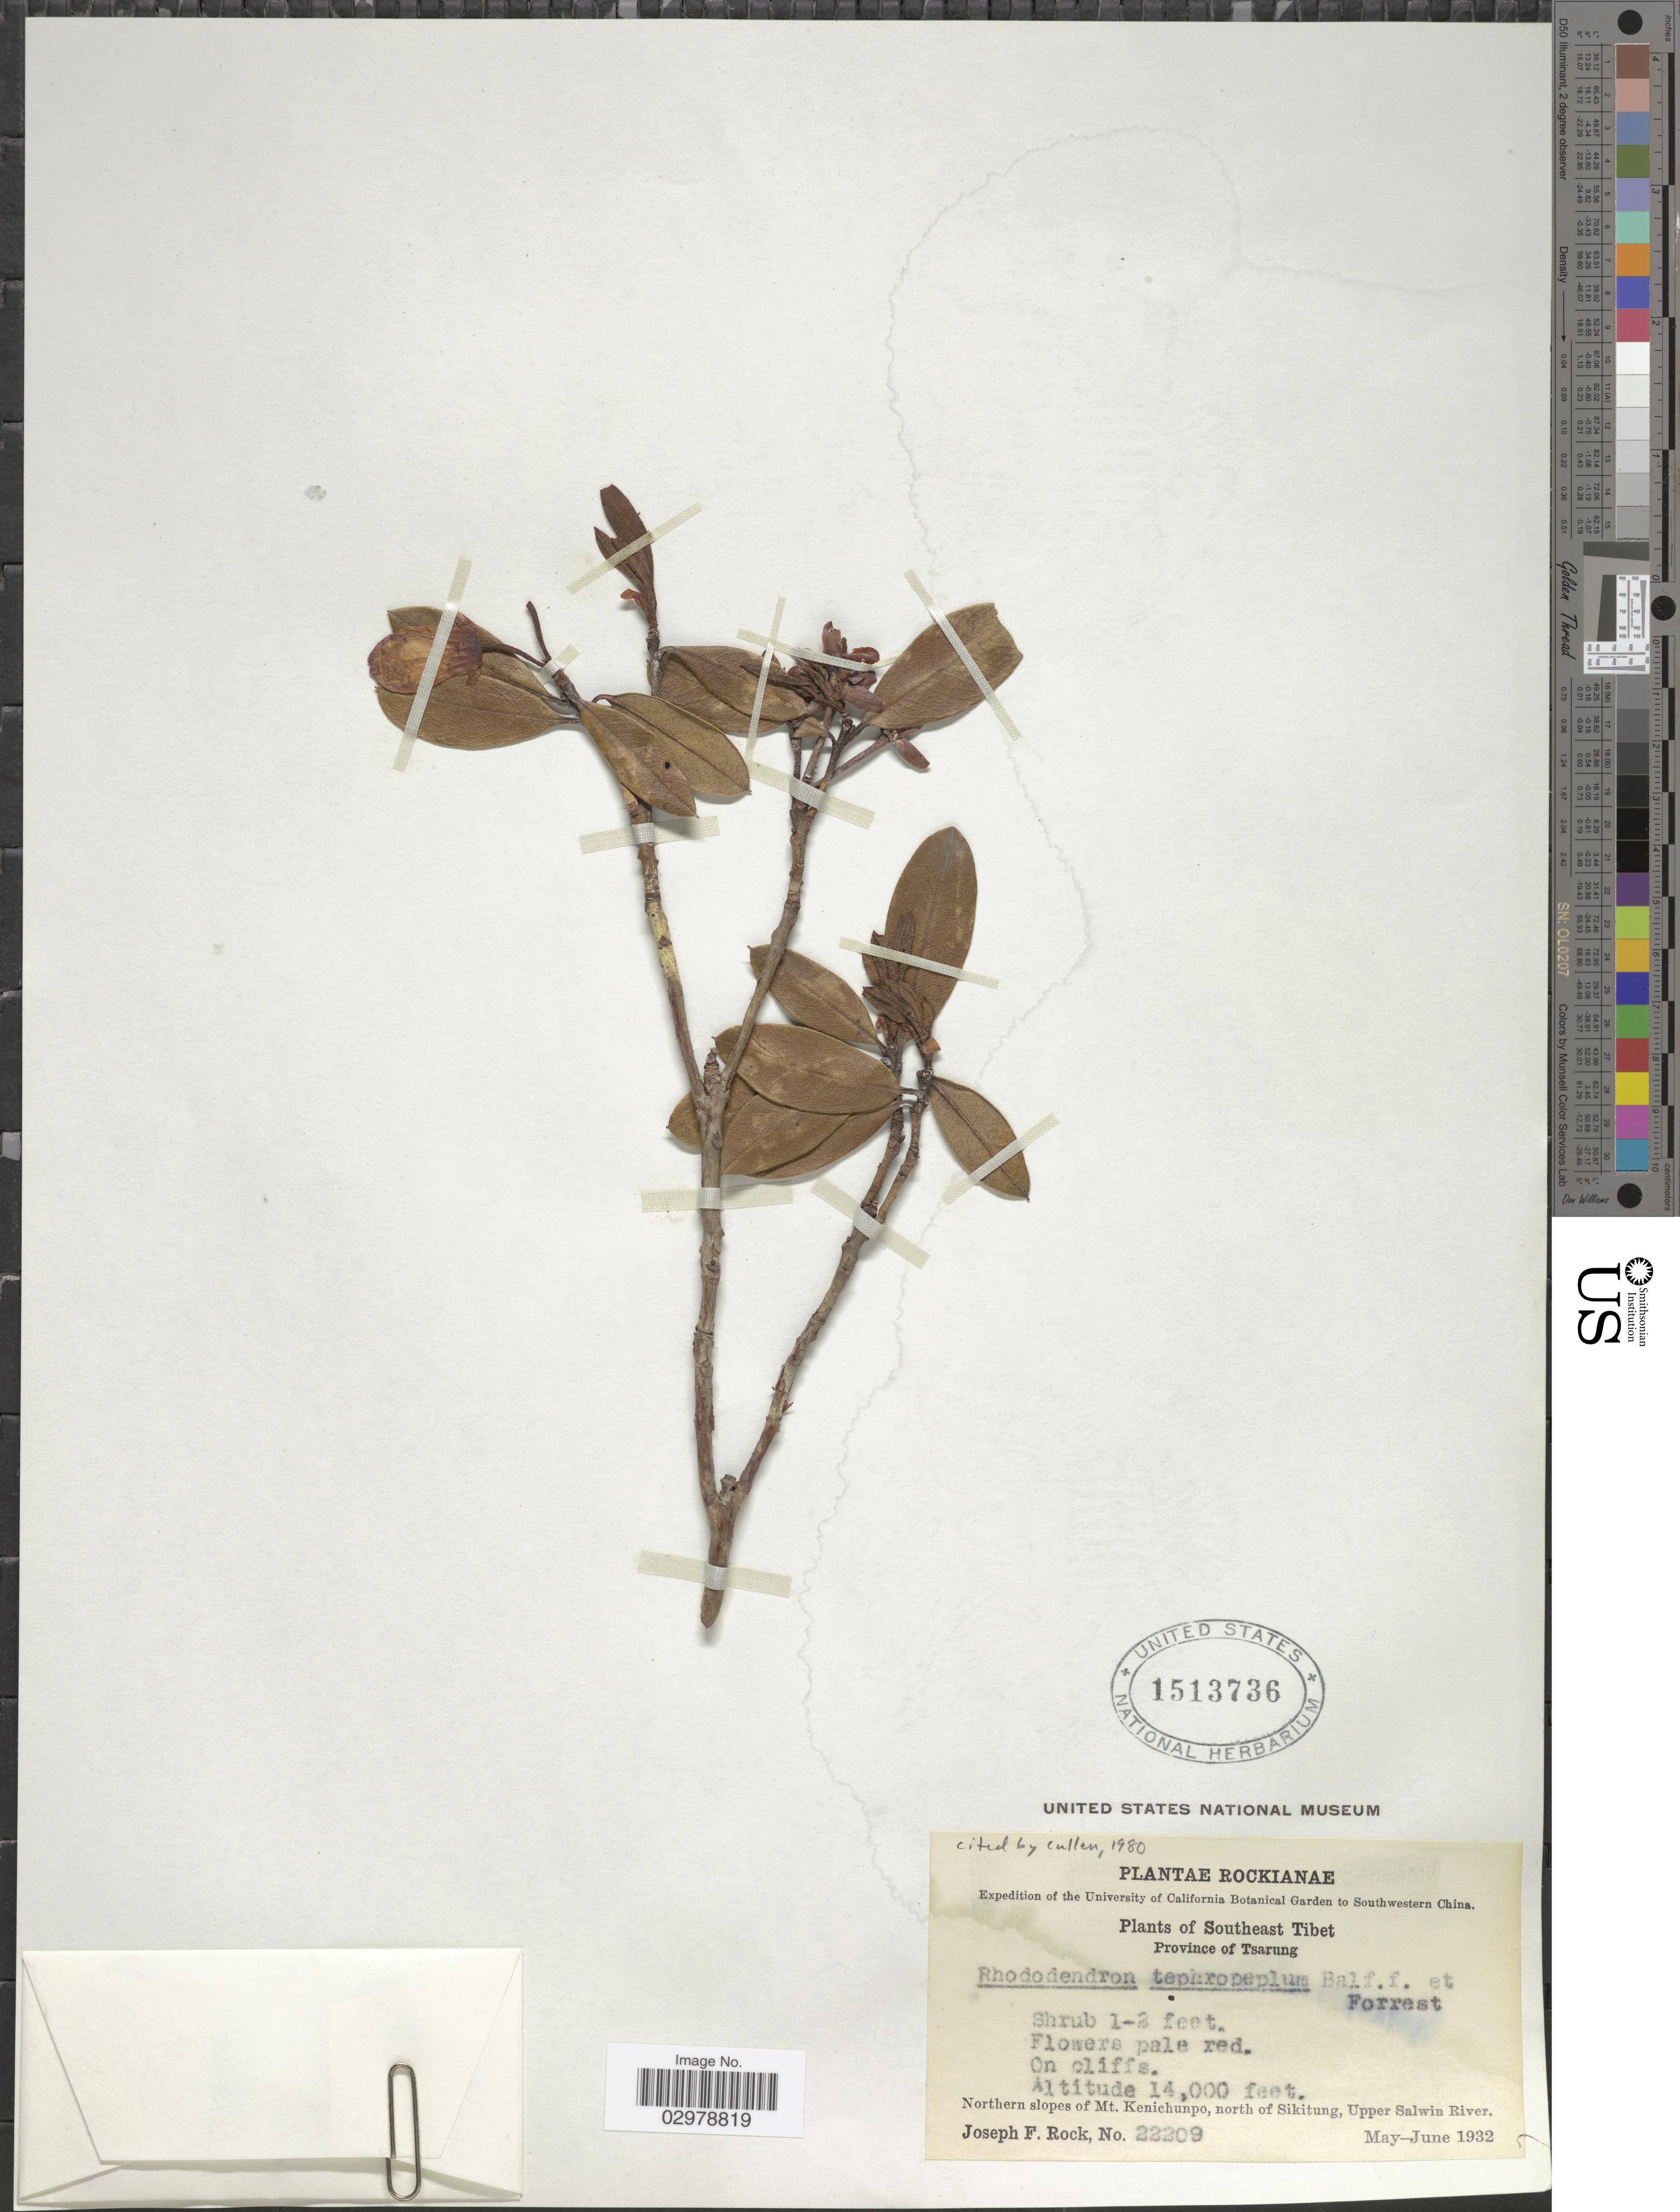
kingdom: Plantae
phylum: Tracheophyta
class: Magnoliopsida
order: Ericales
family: Ericaceae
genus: Rhododendron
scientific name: Rhododendron tephropeplum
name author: Balf. f. & Farrer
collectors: J. F. Rock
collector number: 22209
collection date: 1932-05/1932-06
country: China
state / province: Xizang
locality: Southwestern China. Southeast Ribet. Province of Tsarung. Northern slopes of Mt. Kenichunpo, north of Sikitung, Upper Salwin River.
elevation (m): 4267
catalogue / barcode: US 1513736